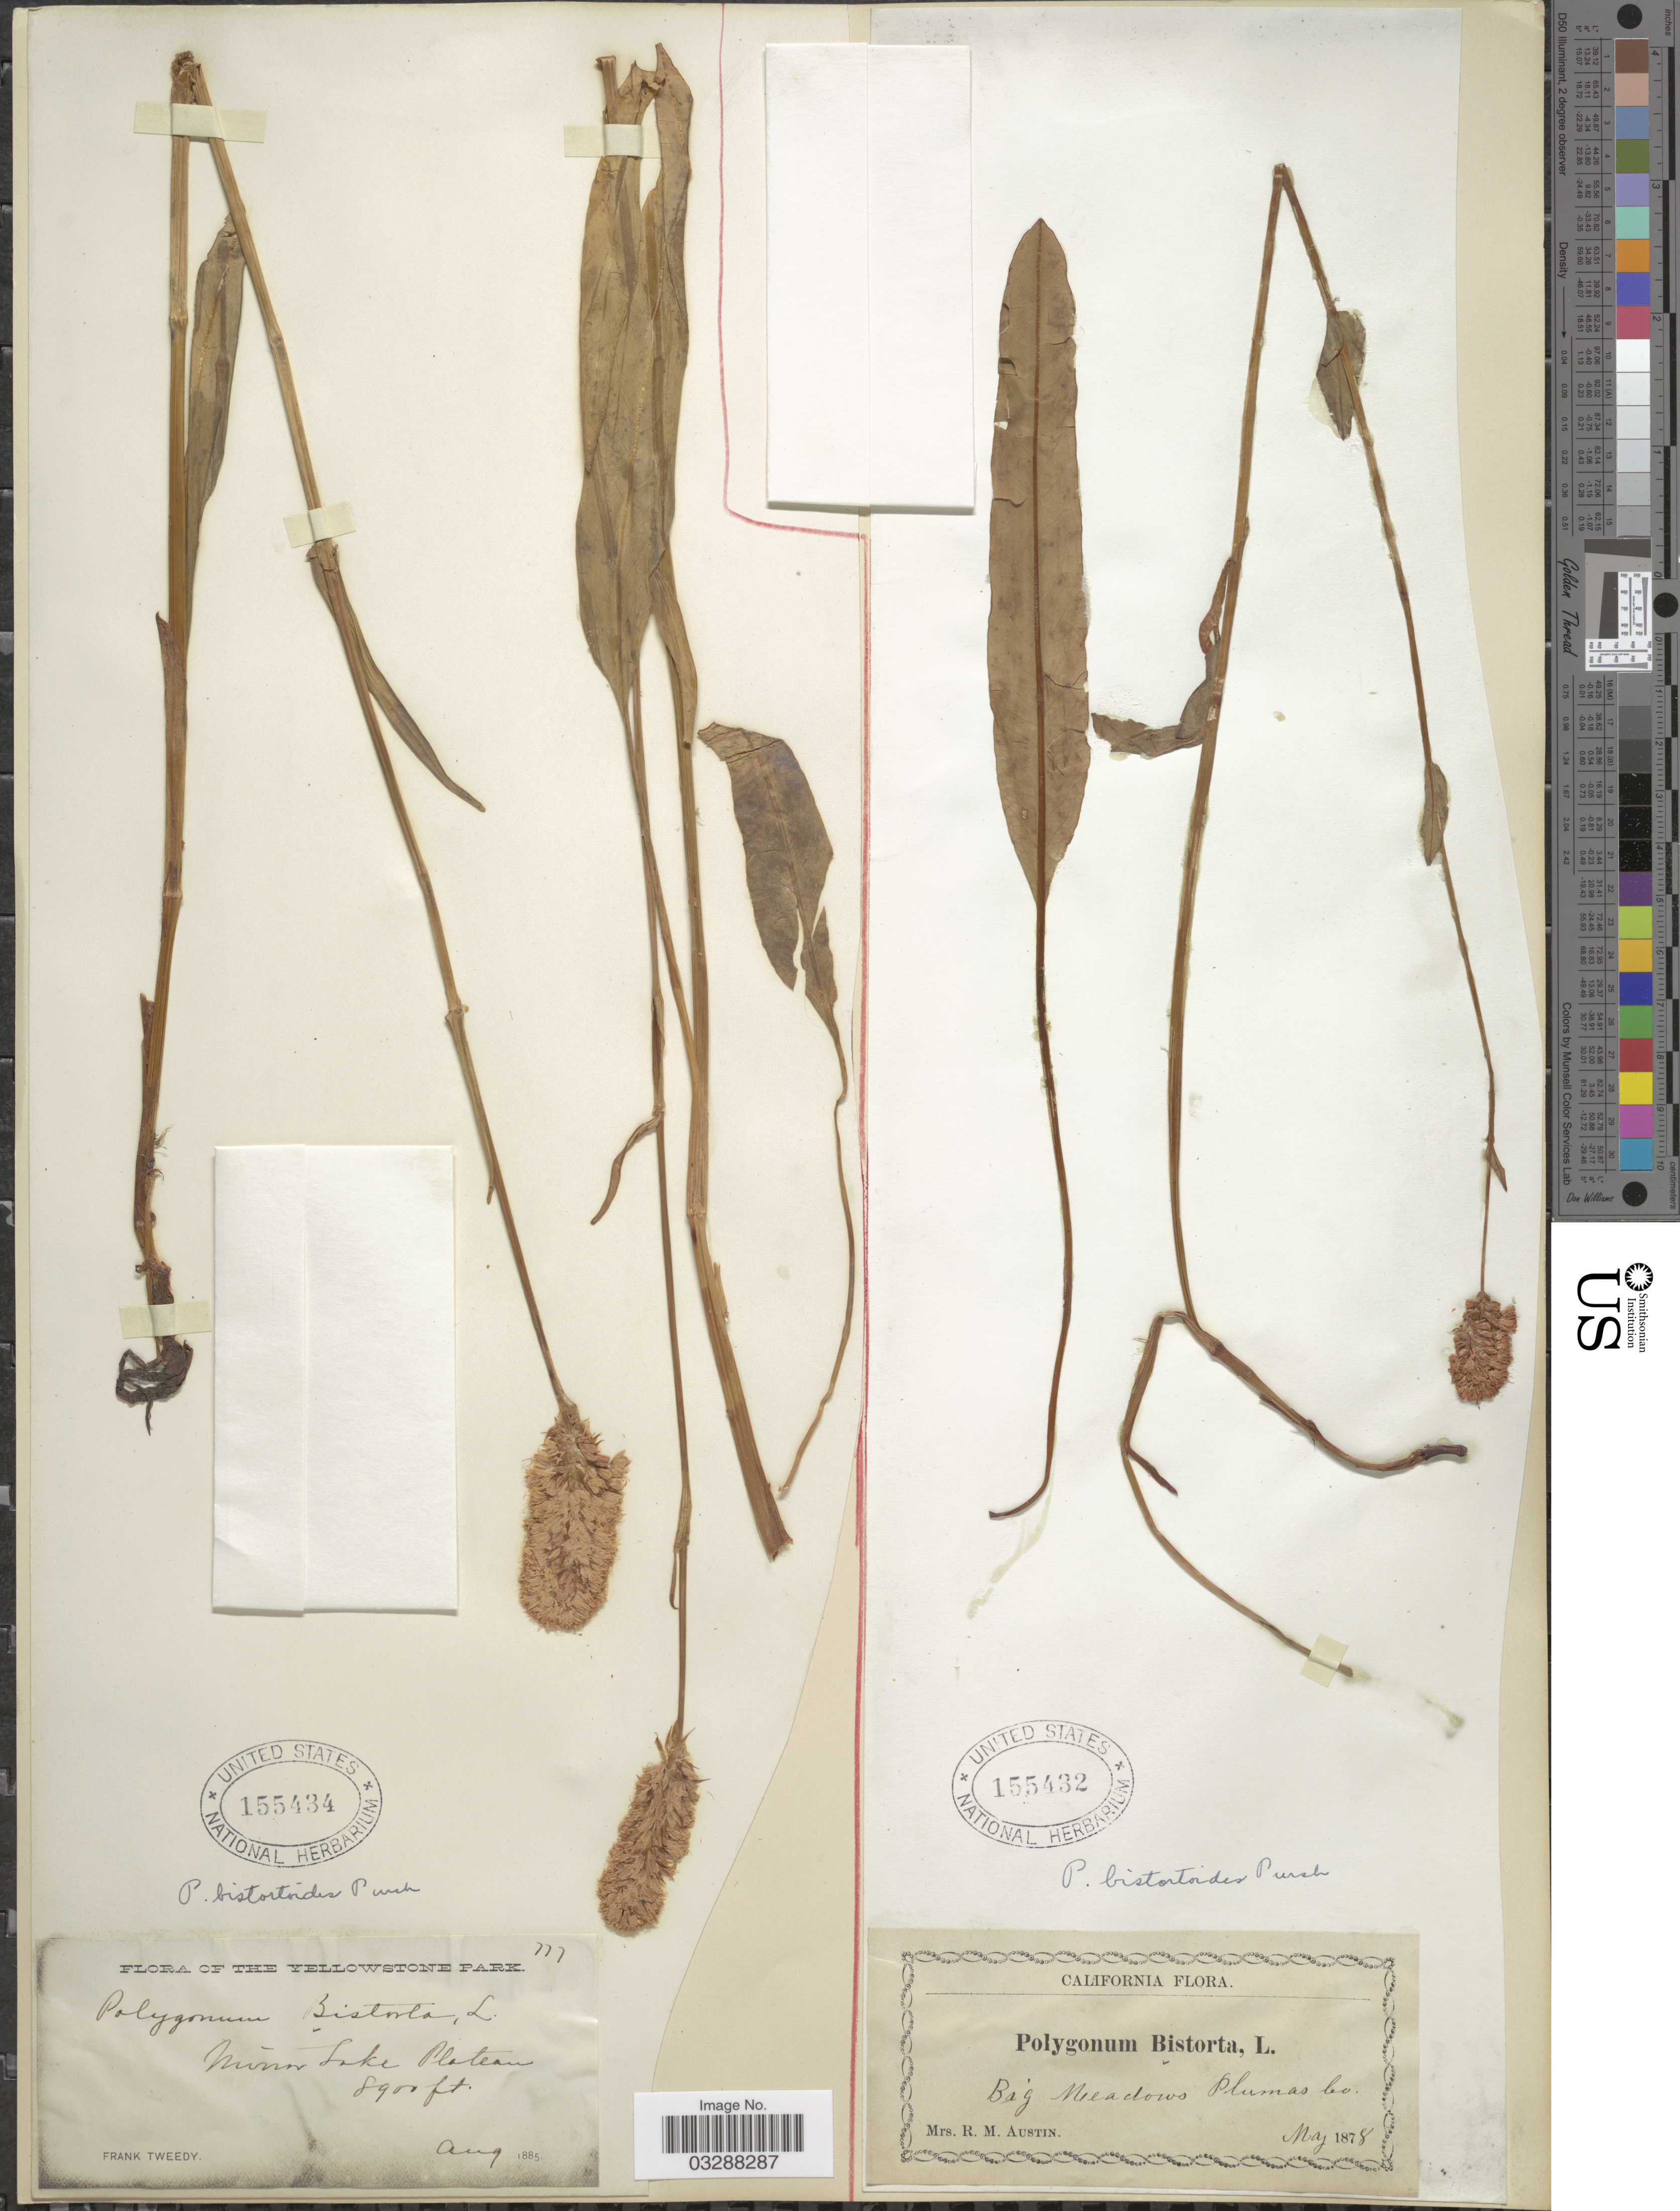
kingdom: Plantae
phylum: Tracheophyta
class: Magnoliopsida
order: Caryophyllales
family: Polygonaceae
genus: Polygonum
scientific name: Polygonum bistortoides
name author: Pursh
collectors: R. Austin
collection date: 1878-05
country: United States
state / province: California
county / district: Plumas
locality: Big Meadows Plumas Co.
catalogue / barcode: US 155432-2